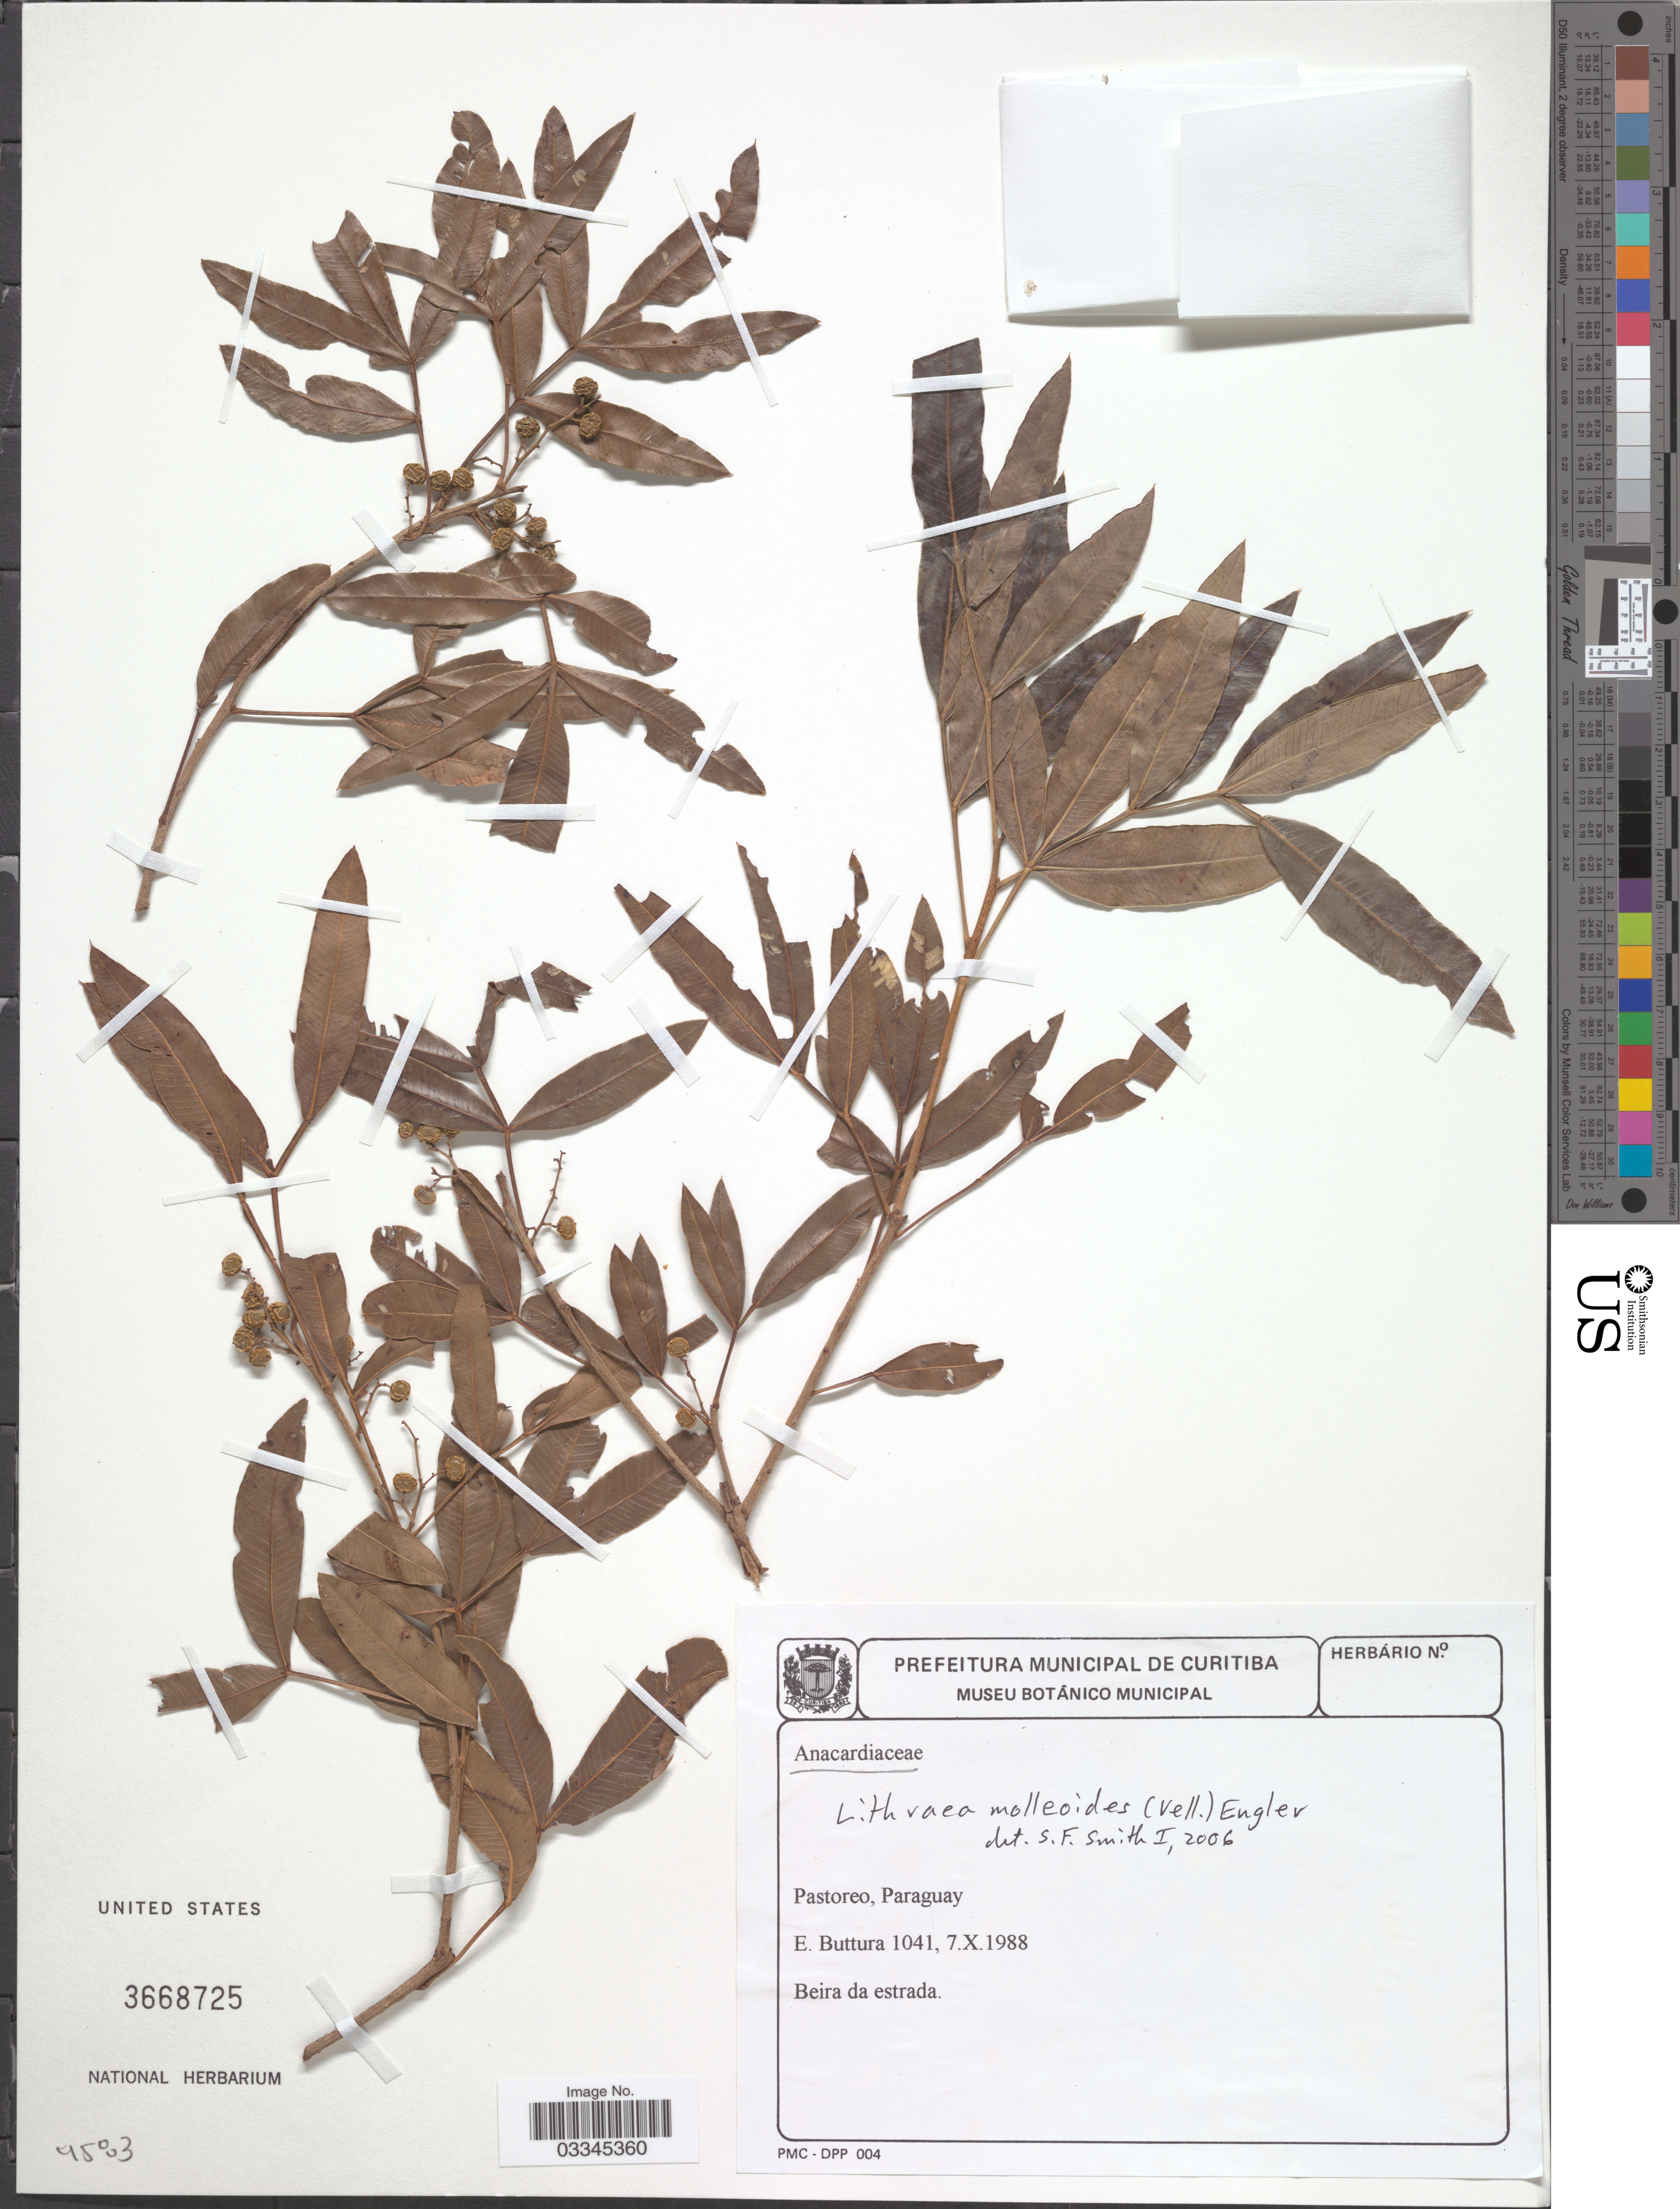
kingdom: Plantae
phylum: Tracheophyta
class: Magnoliopsida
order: Sapindales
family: Anacardiaceae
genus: Lithraea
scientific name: Lithraea molleoides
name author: (Vell.) Engl.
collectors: E. Buttura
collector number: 1041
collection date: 1988-10-07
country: Paraguay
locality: Pastoreo.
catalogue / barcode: US 3668725